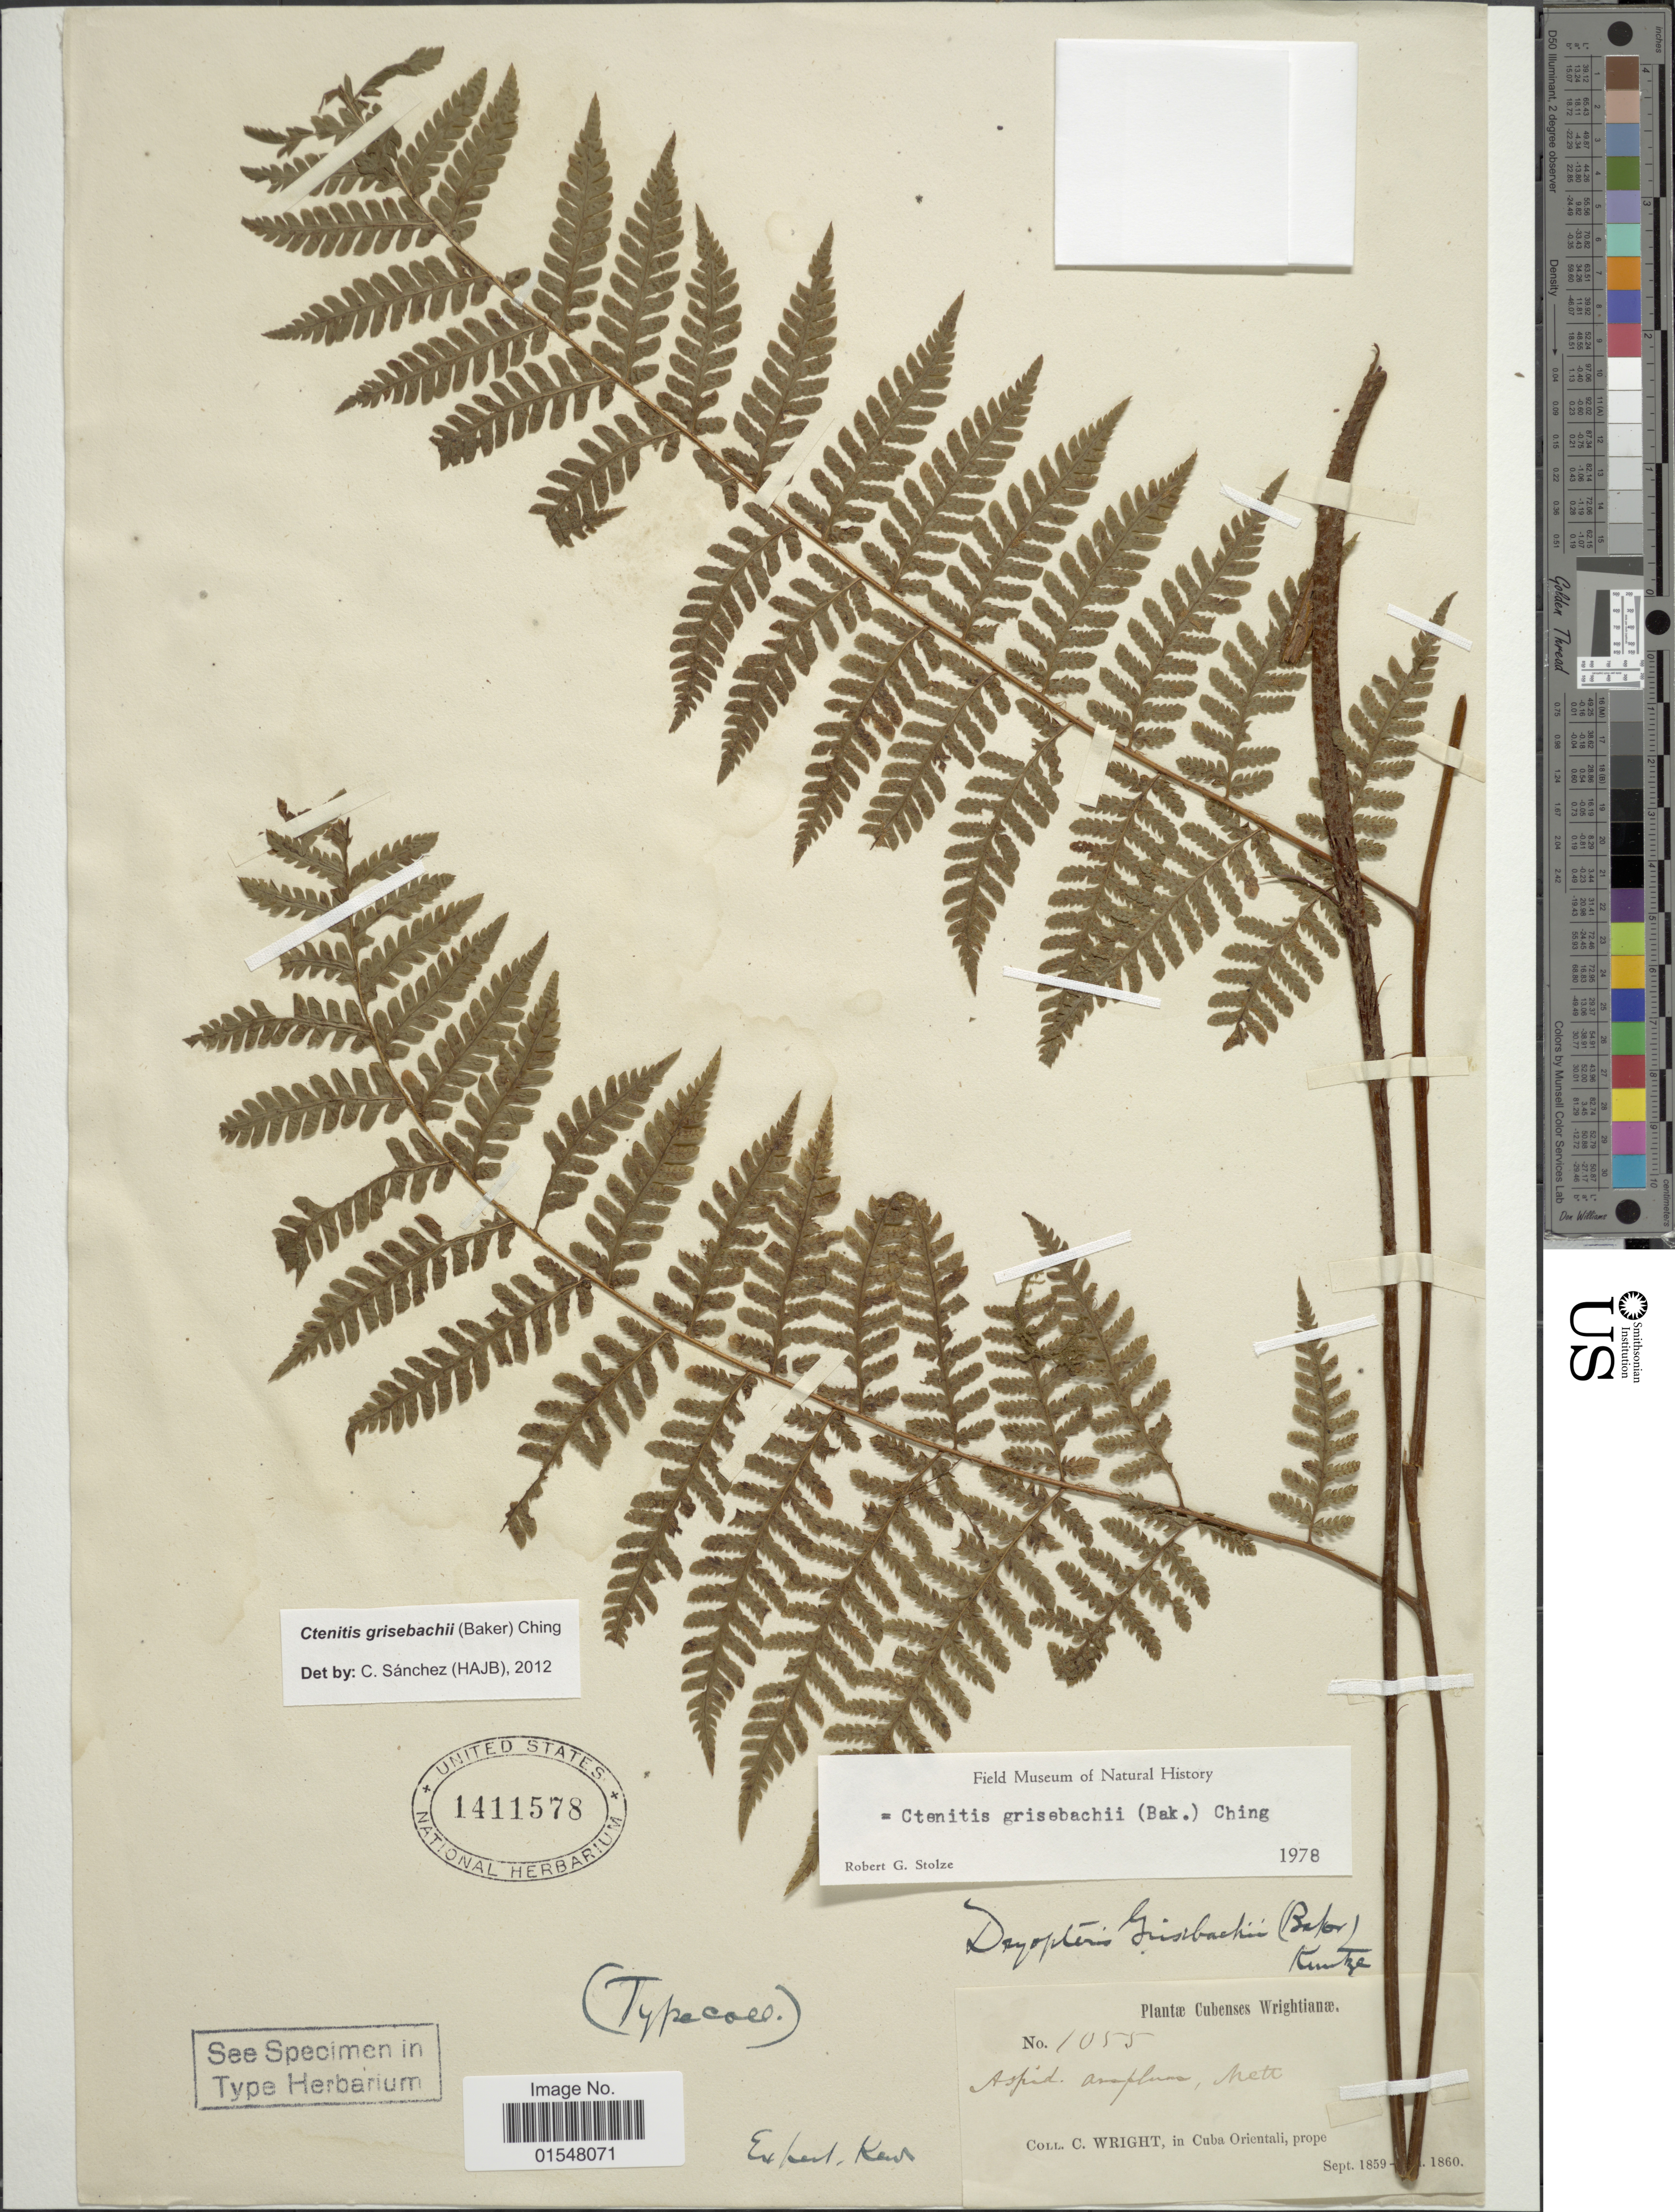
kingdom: Plantae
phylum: Tracheophyta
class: Polypodiopsida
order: Polypodiales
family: Dryopteridaceae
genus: Ctenitis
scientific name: Ctenitis grisebachii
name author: (Baker) Ching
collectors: C. Wright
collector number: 1055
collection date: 1859-09/1860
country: Cuba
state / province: Oriente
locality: In Cuba Orientale, prope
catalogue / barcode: US 1411578